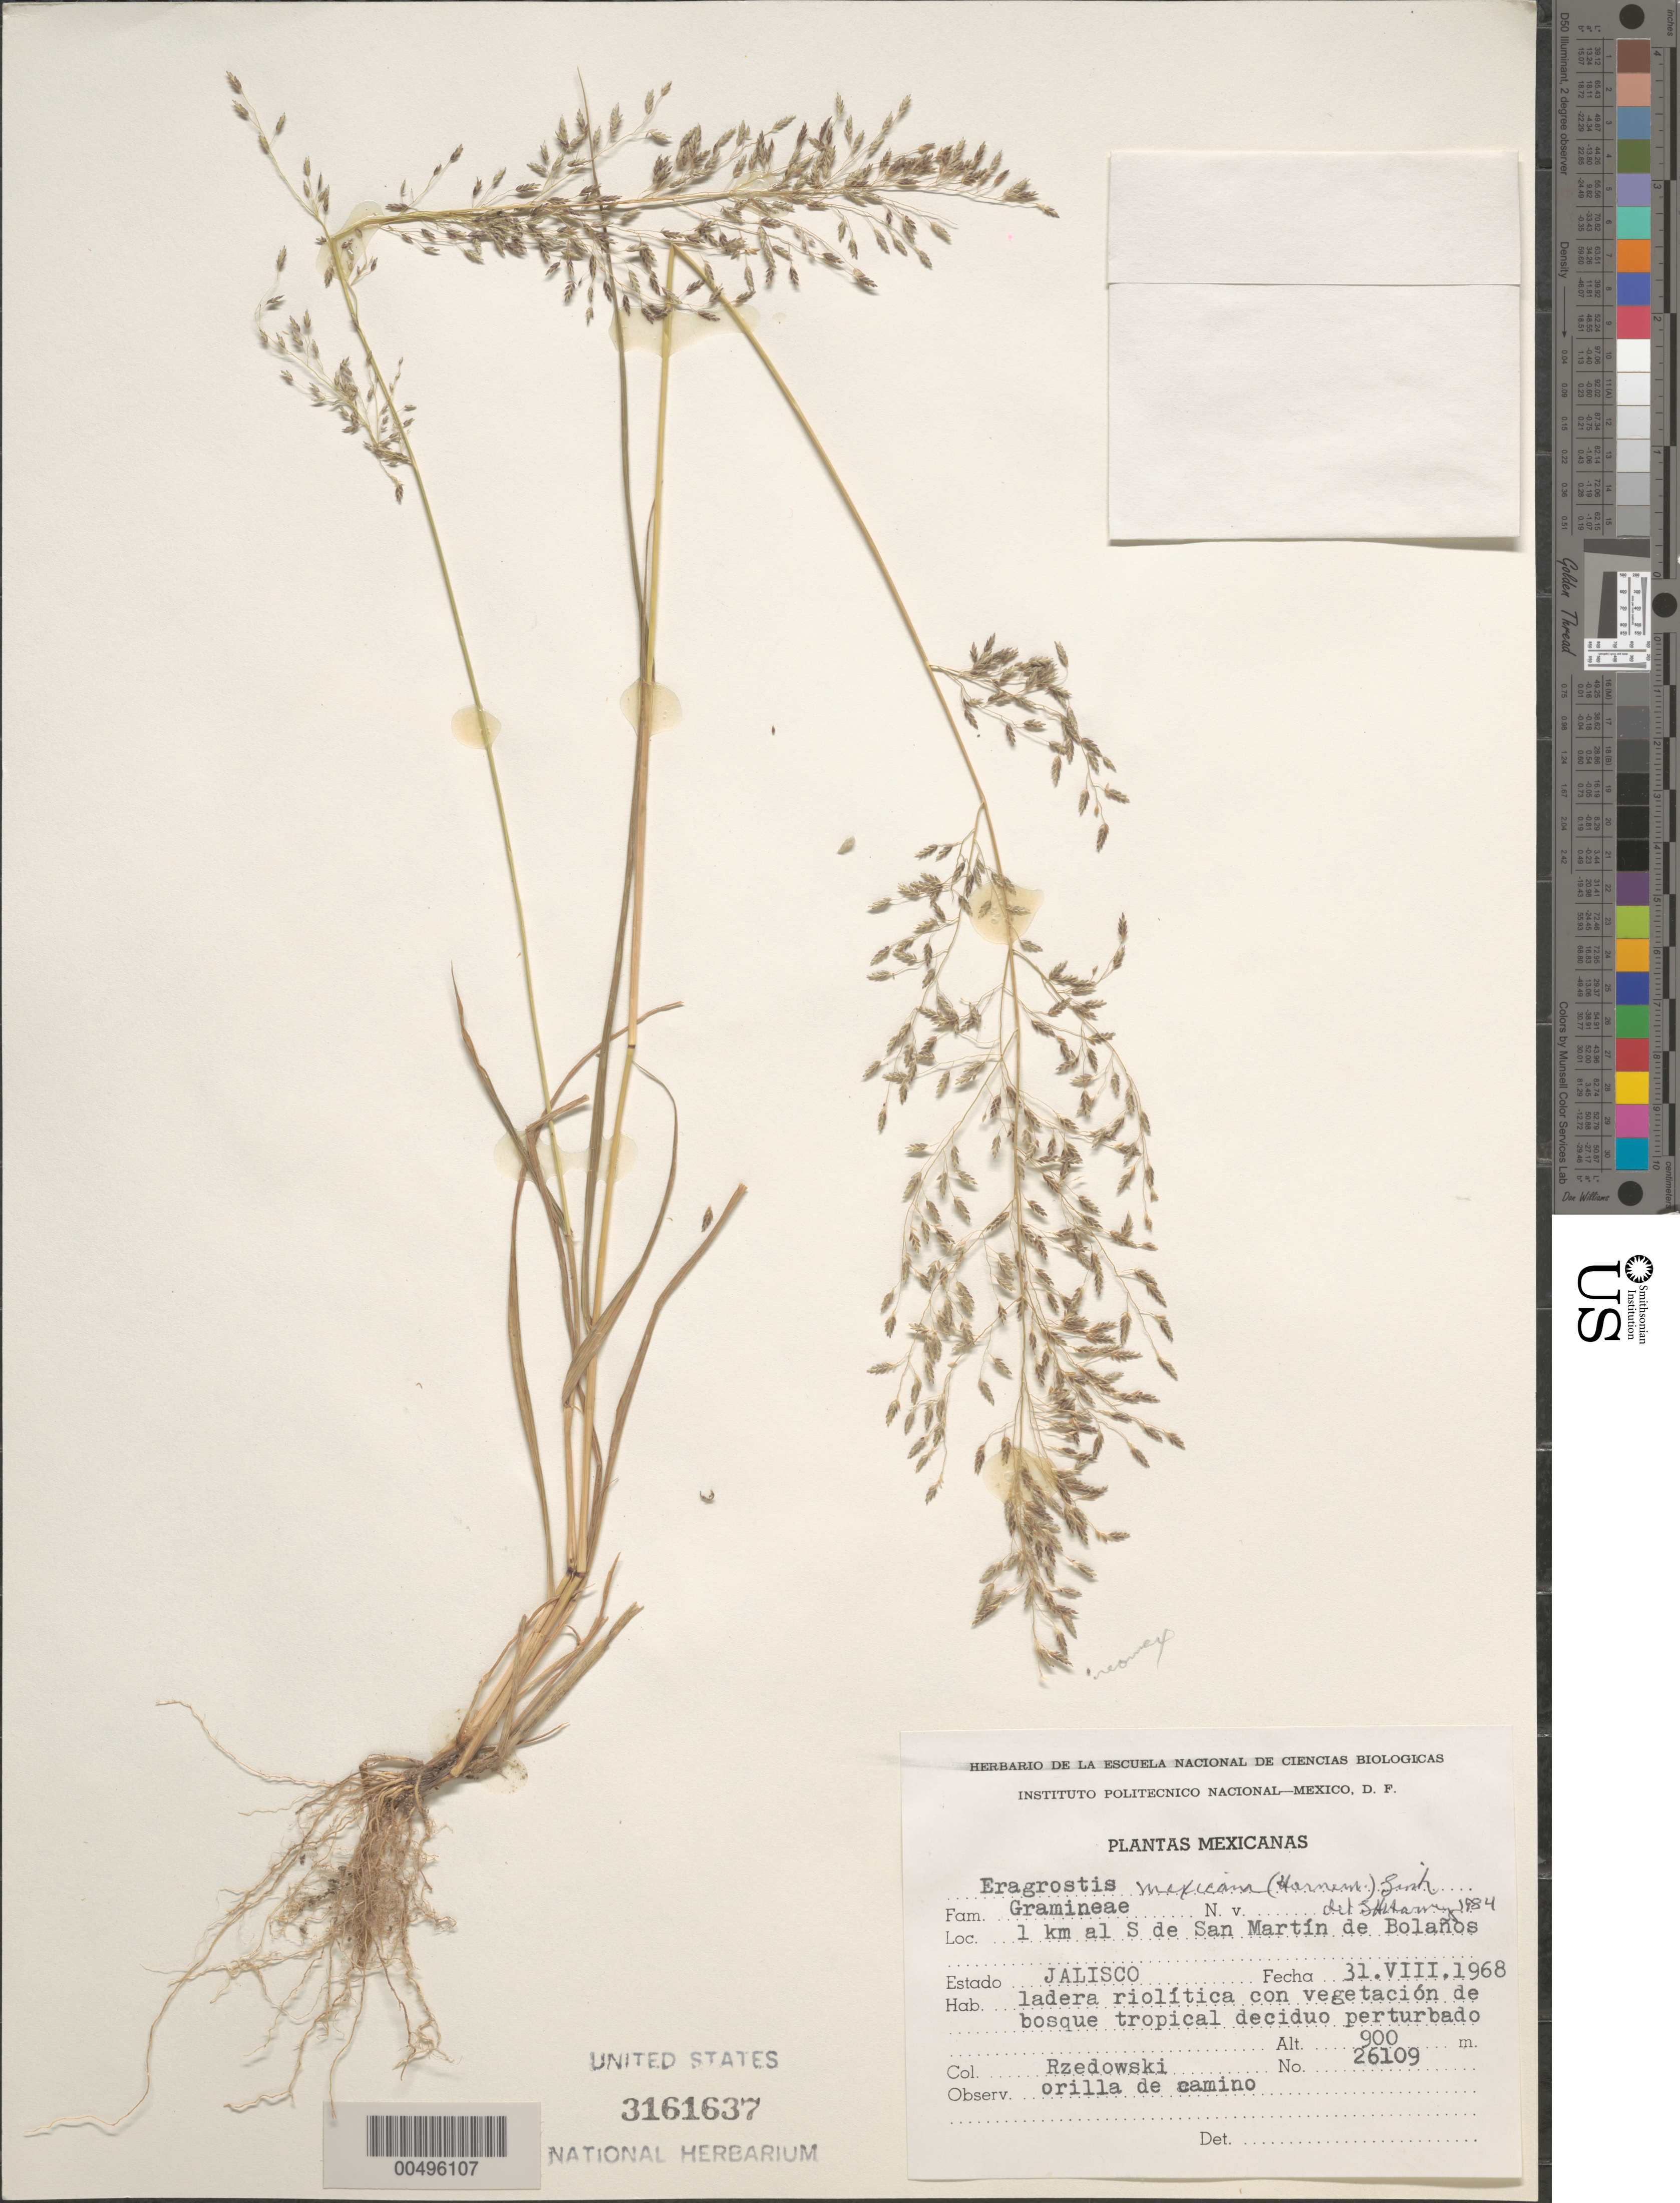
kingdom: Plantae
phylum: Tracheophyta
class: Liliopsida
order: Poales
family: Poaceae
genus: Eragrostis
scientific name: Eragrostis mexicana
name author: (Hornem.) Link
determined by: Harvey, L. H.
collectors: J. Rzedowski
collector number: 26109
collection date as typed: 31 Aug 1968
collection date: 1968-08-31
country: Mexico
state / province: Jalisco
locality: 1 km S of San Martín de Bolaños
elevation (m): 900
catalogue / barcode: US 3161637